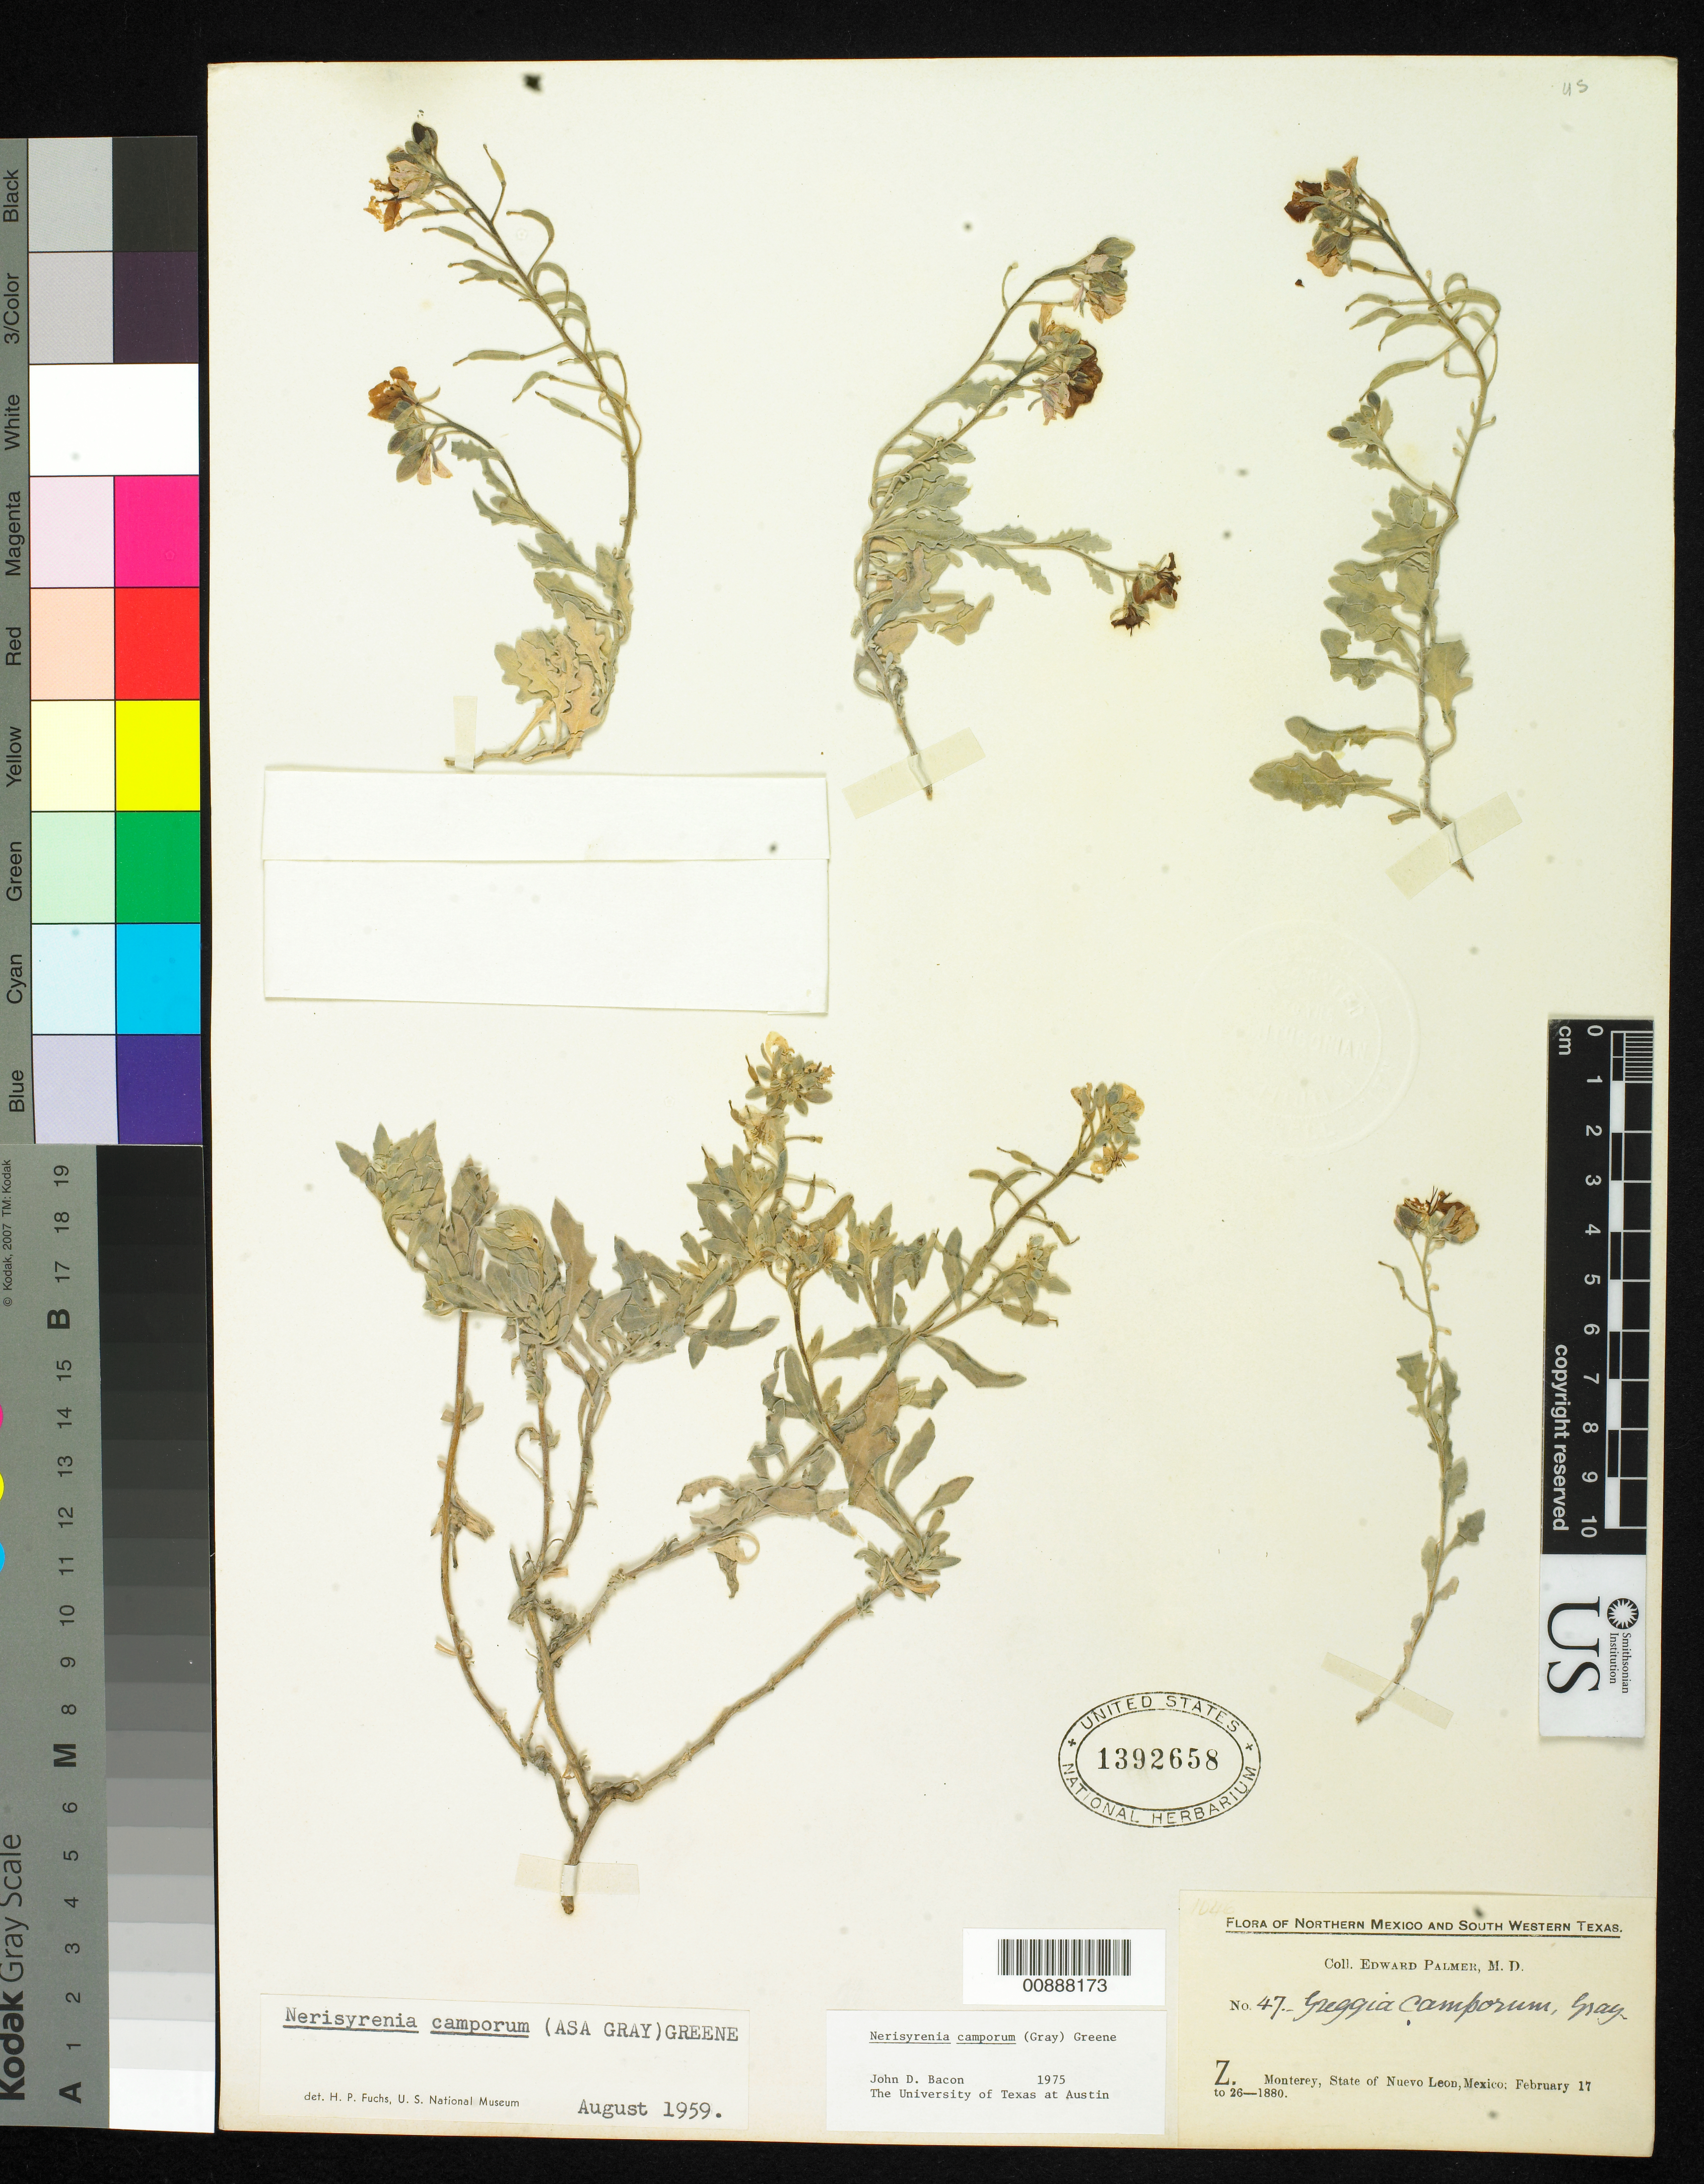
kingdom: Plantae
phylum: Tracheophyta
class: Magnoliopsida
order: Brassicales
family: Brassicaceae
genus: Nerisyrenia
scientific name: Nerisyrenia camporum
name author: (A. Gray) Greene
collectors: E. Palmer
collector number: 47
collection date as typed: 17 Feb 1880 to 26 Feb 1880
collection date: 1880-02-17/1880-02-26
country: Mexico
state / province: Nuevo León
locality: Z. Monterrey, Nuevo León.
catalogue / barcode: US 1392658